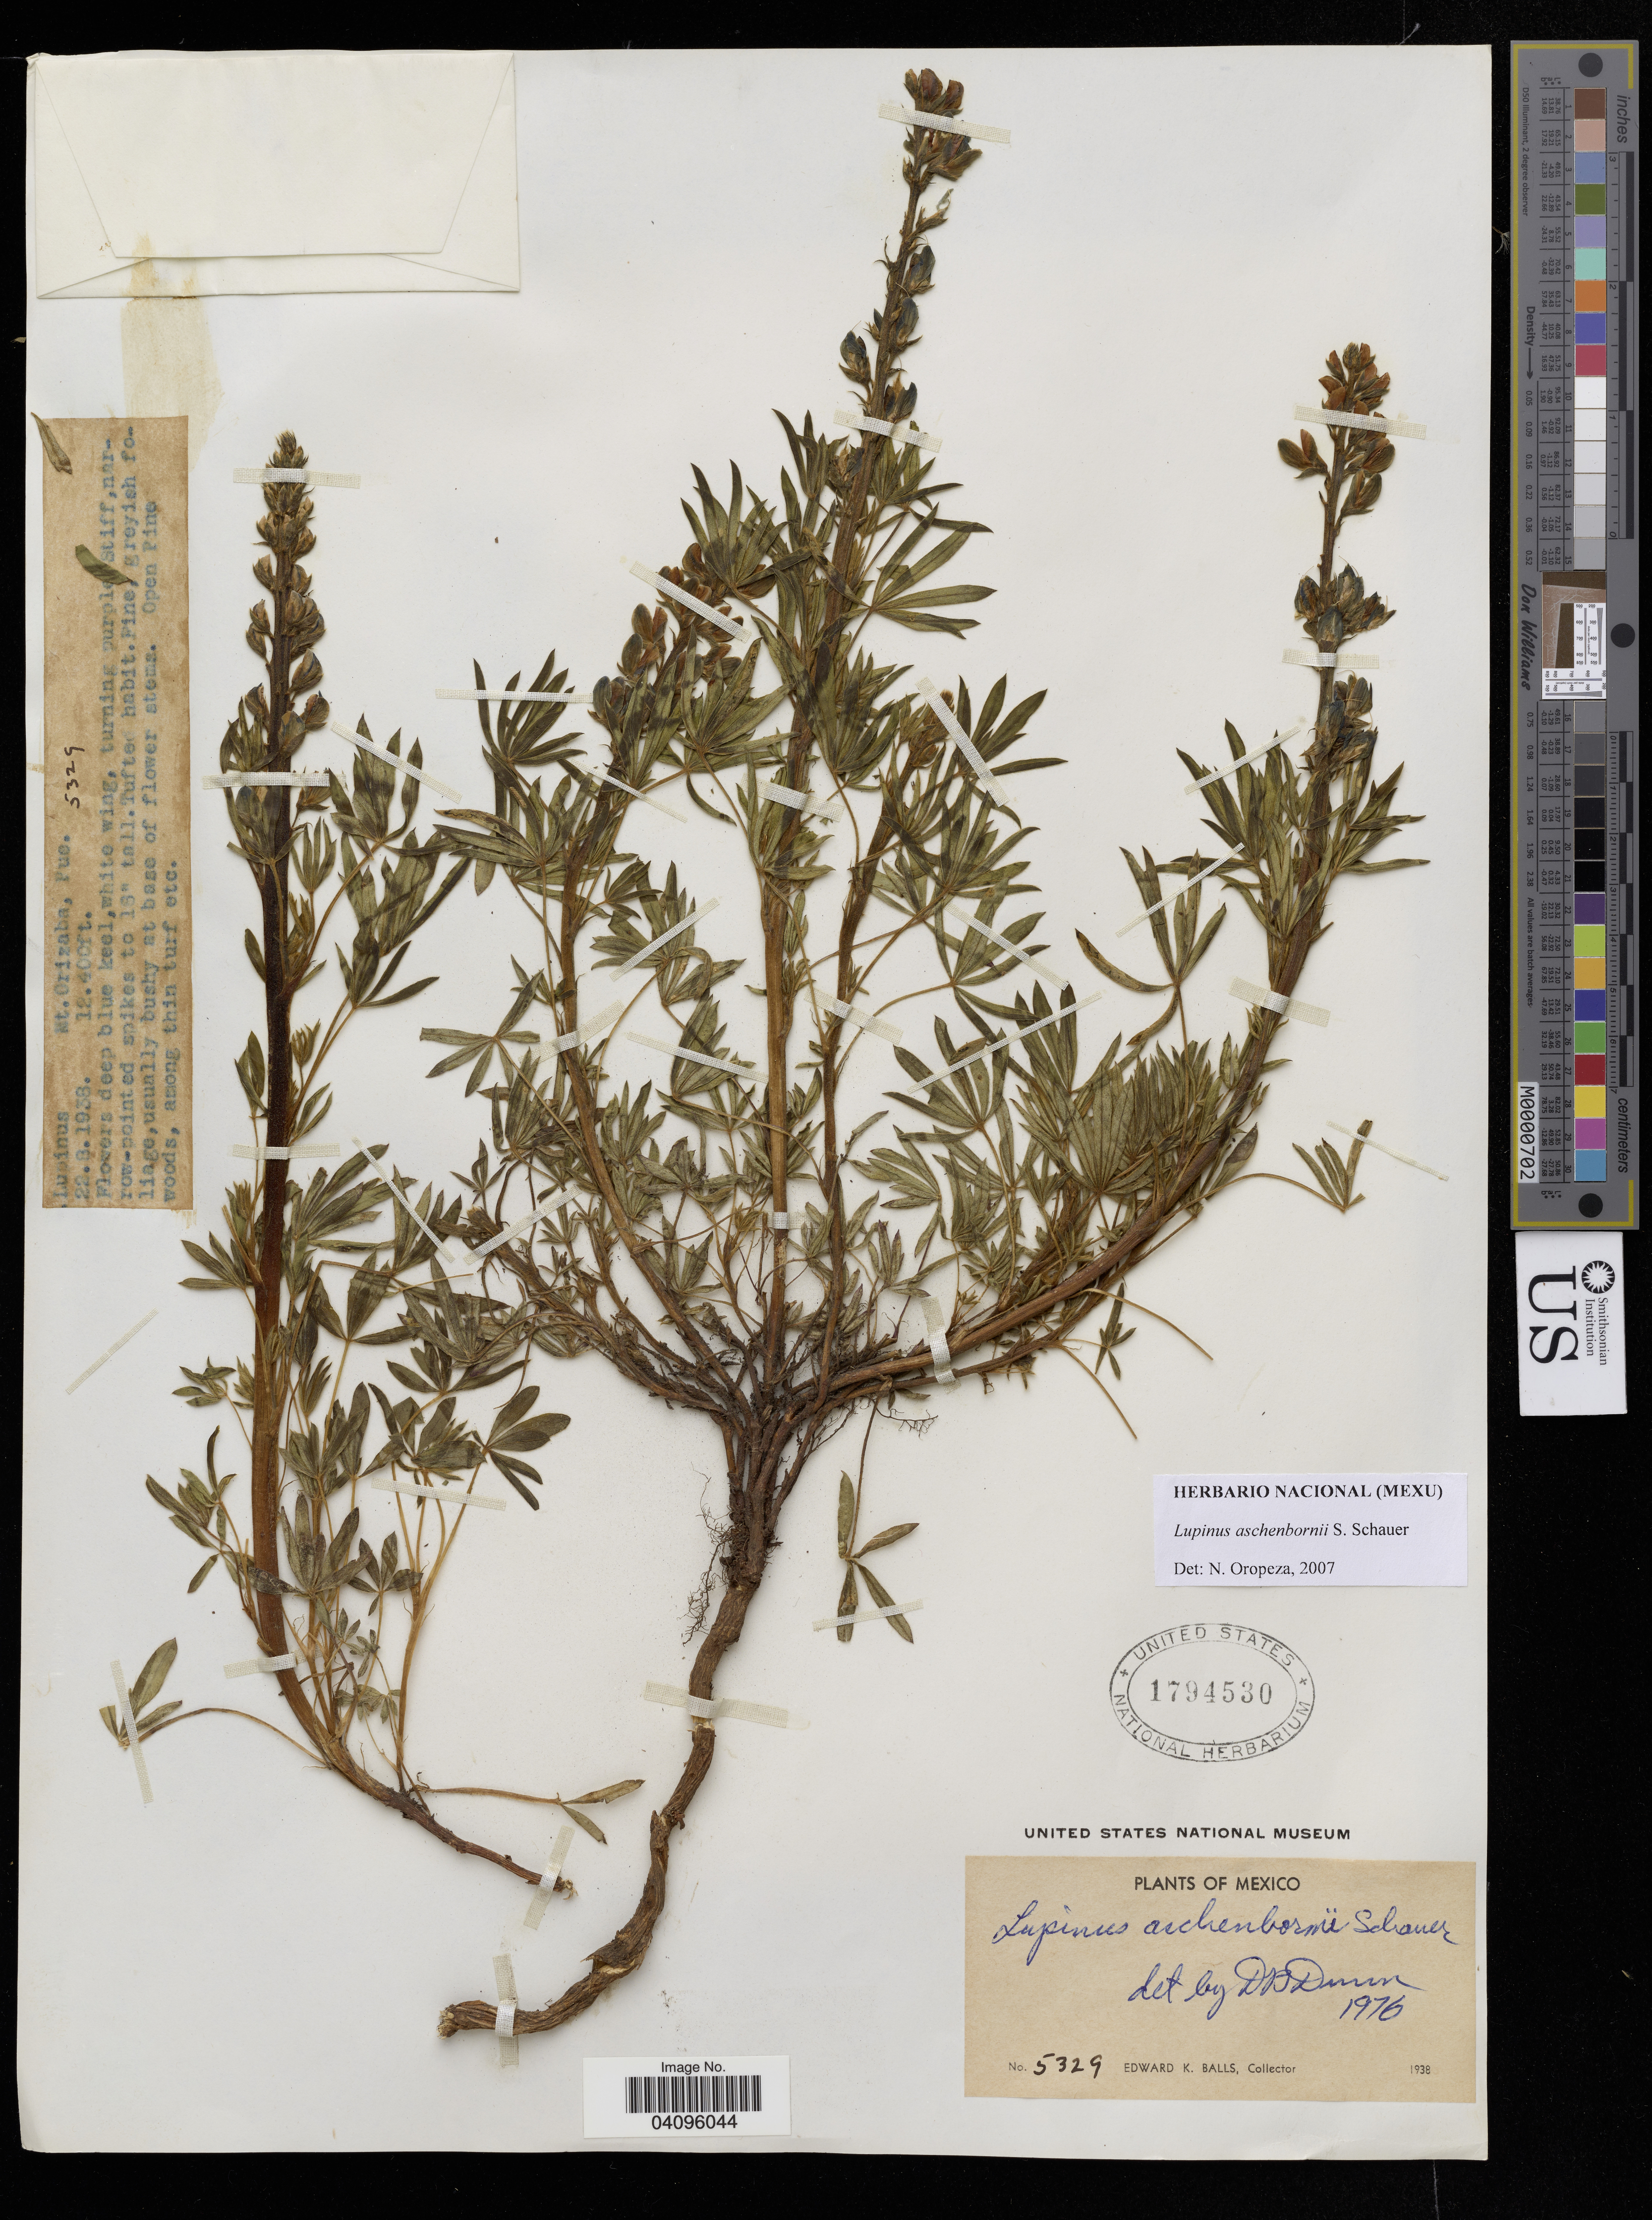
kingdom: Plantae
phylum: Tracheophyta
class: Magnoliopsida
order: Fabales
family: Fabaceae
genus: Lupinus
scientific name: Lupinus aschenbornii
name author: S. Schauer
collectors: E. K. Balls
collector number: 5329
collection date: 1938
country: Mexico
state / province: Puebla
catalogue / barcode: US 1794530